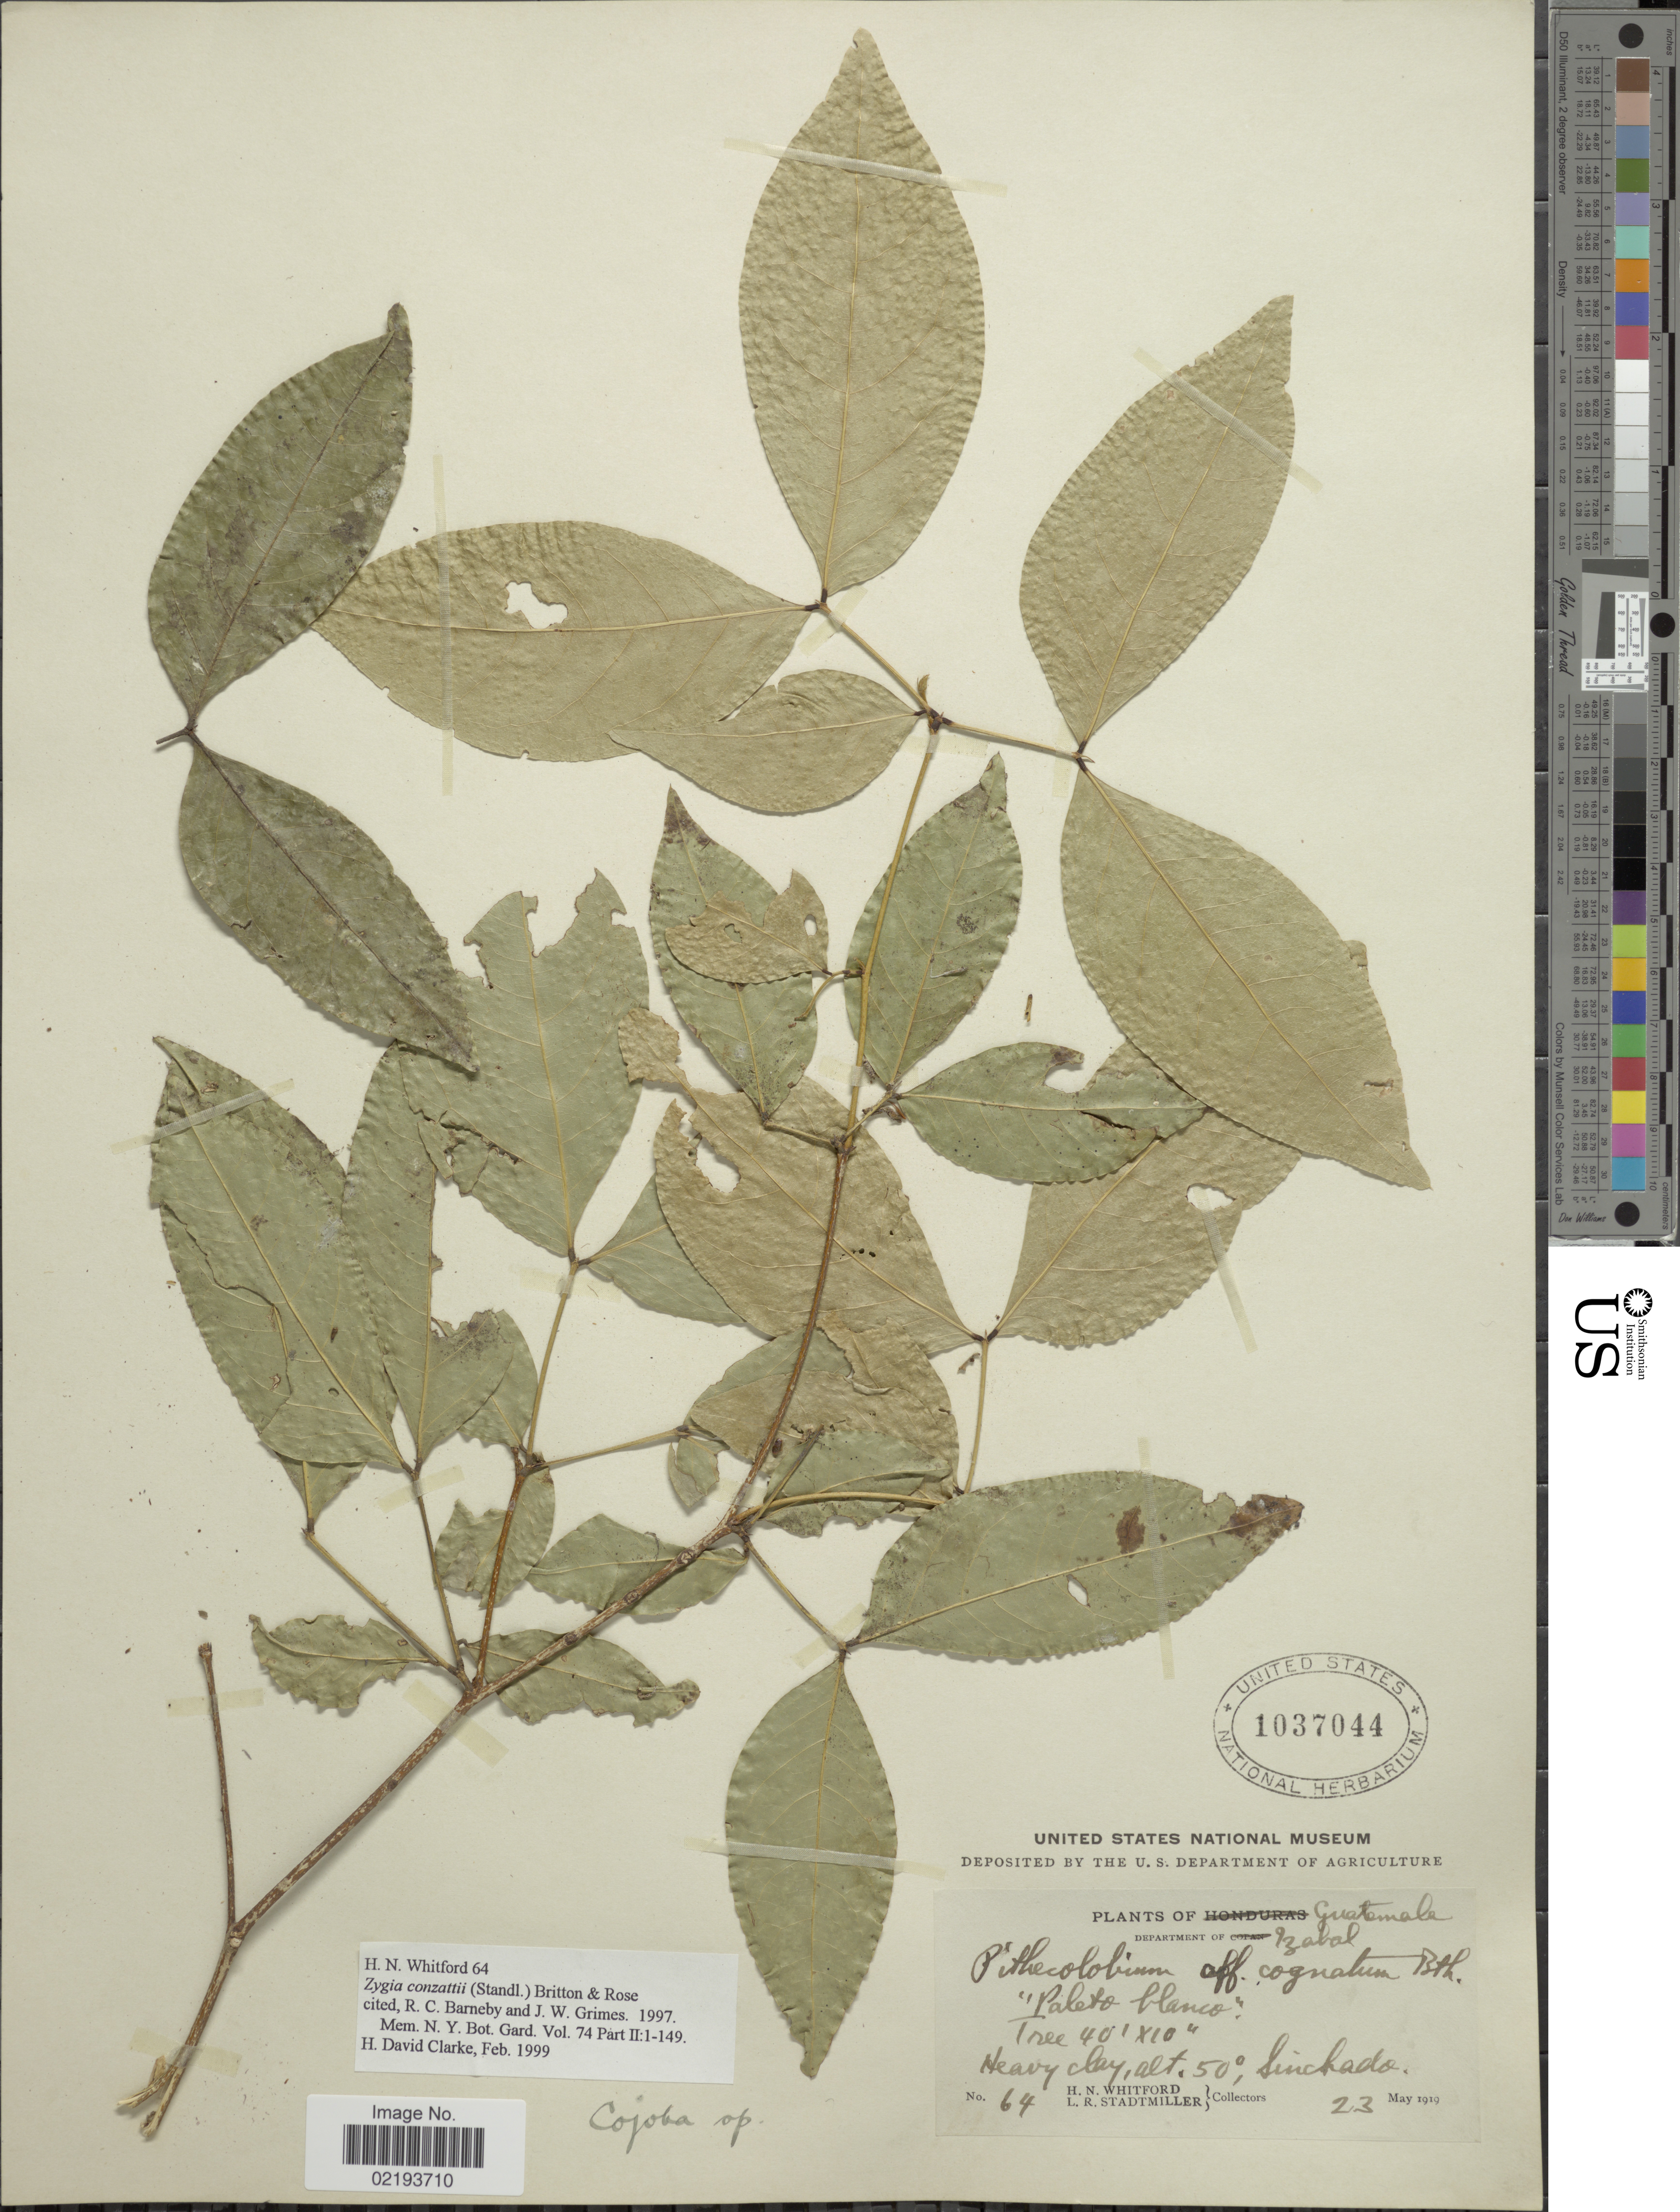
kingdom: Plantae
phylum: Tracheophyta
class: Magnoliopsida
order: Fabales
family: Fabaceae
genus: Zygia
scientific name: Zygia conzattii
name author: (Standl.) Britton & Rose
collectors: H. N. Whitford & L. Stadtmiller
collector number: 64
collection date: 1919-05-23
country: Guatemala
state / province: Izabal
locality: Department of Izabal, 'paleto blanco', Heavy clay, Sinchado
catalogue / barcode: US 1037044